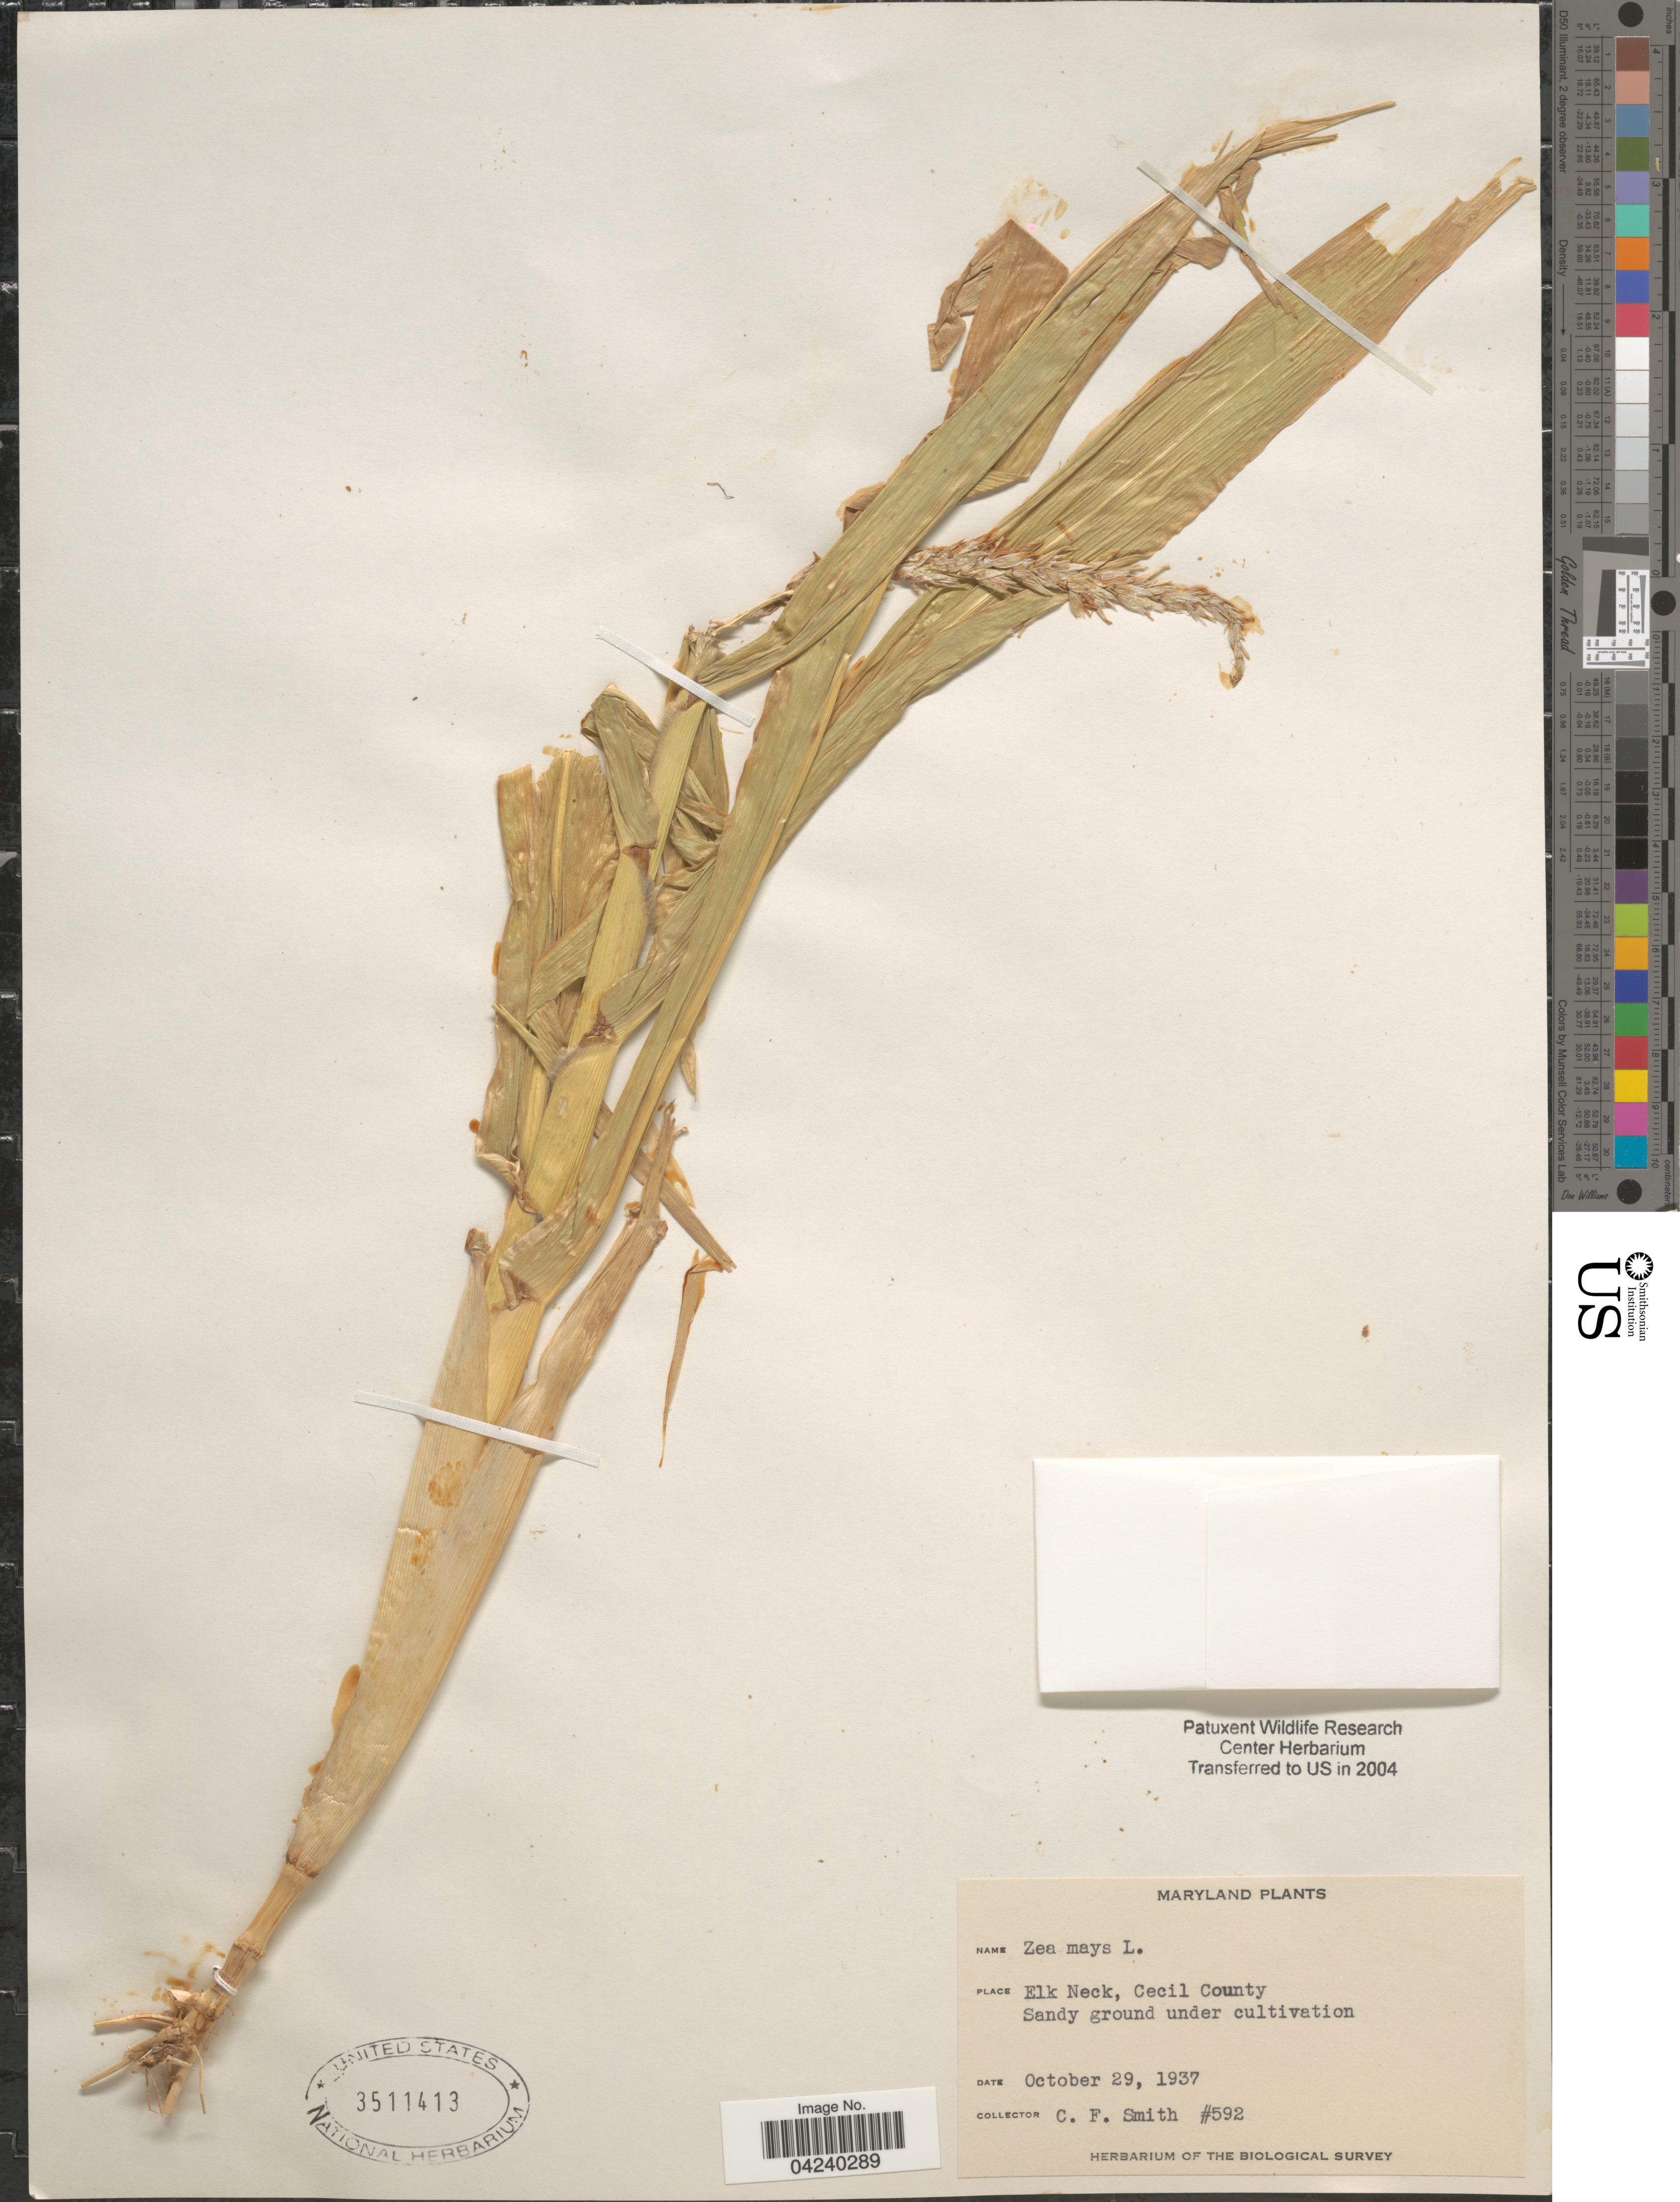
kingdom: Plantae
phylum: Tracheophyta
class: Liliopsida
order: Poales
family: Poaceae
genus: Zea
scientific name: Zea mays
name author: L.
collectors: C. F. Smith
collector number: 592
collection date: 1937-10-29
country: United States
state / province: Maryland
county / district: Cecil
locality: Elk Neck, Cecil County. Biological Survey.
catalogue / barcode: US 3511413